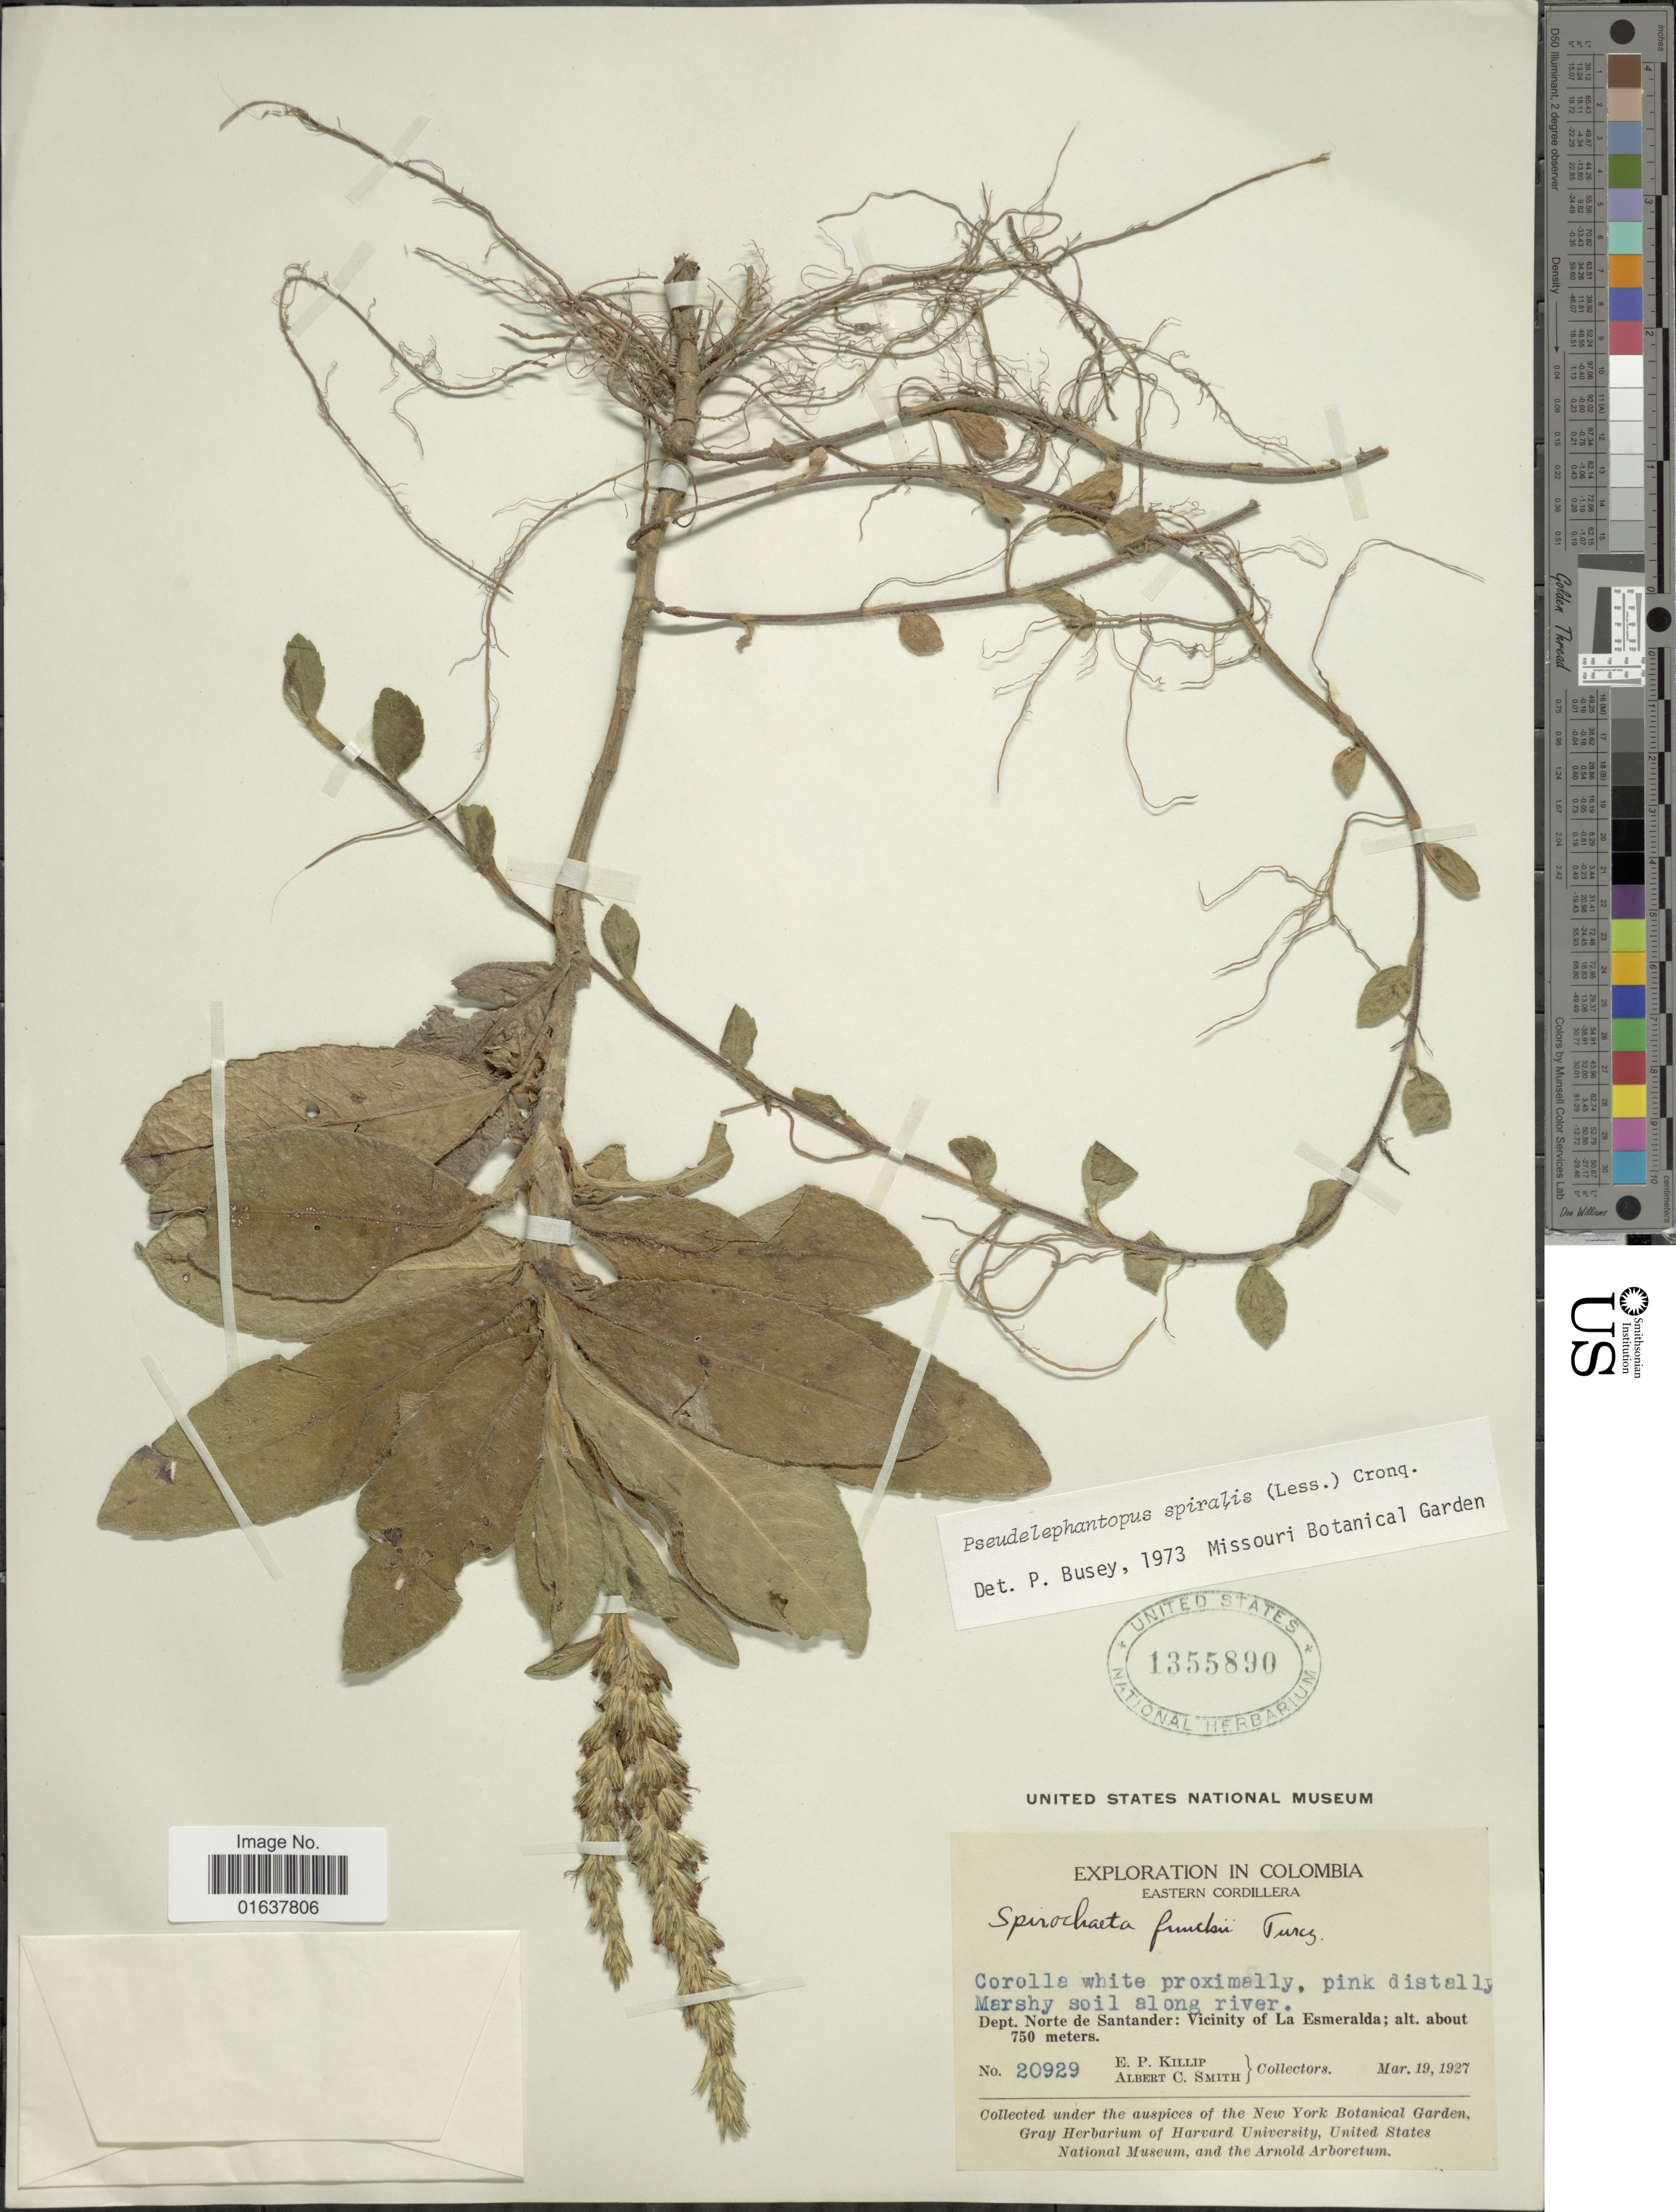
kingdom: Plantae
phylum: Tracheophyta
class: Magnoliopsida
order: Asterales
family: Asteraceae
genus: Pseudelephantopus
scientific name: Pseudelephantopus spiralis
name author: (Less.) Cronquist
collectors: E. P. Killip & A. C. Smith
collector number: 20929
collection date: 1927-03-19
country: Colombia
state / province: Norte de Santander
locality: Eastern Cordillera. Dept. Norte de Santander: Vicinity of La Esmeralde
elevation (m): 750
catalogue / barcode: US 1355890